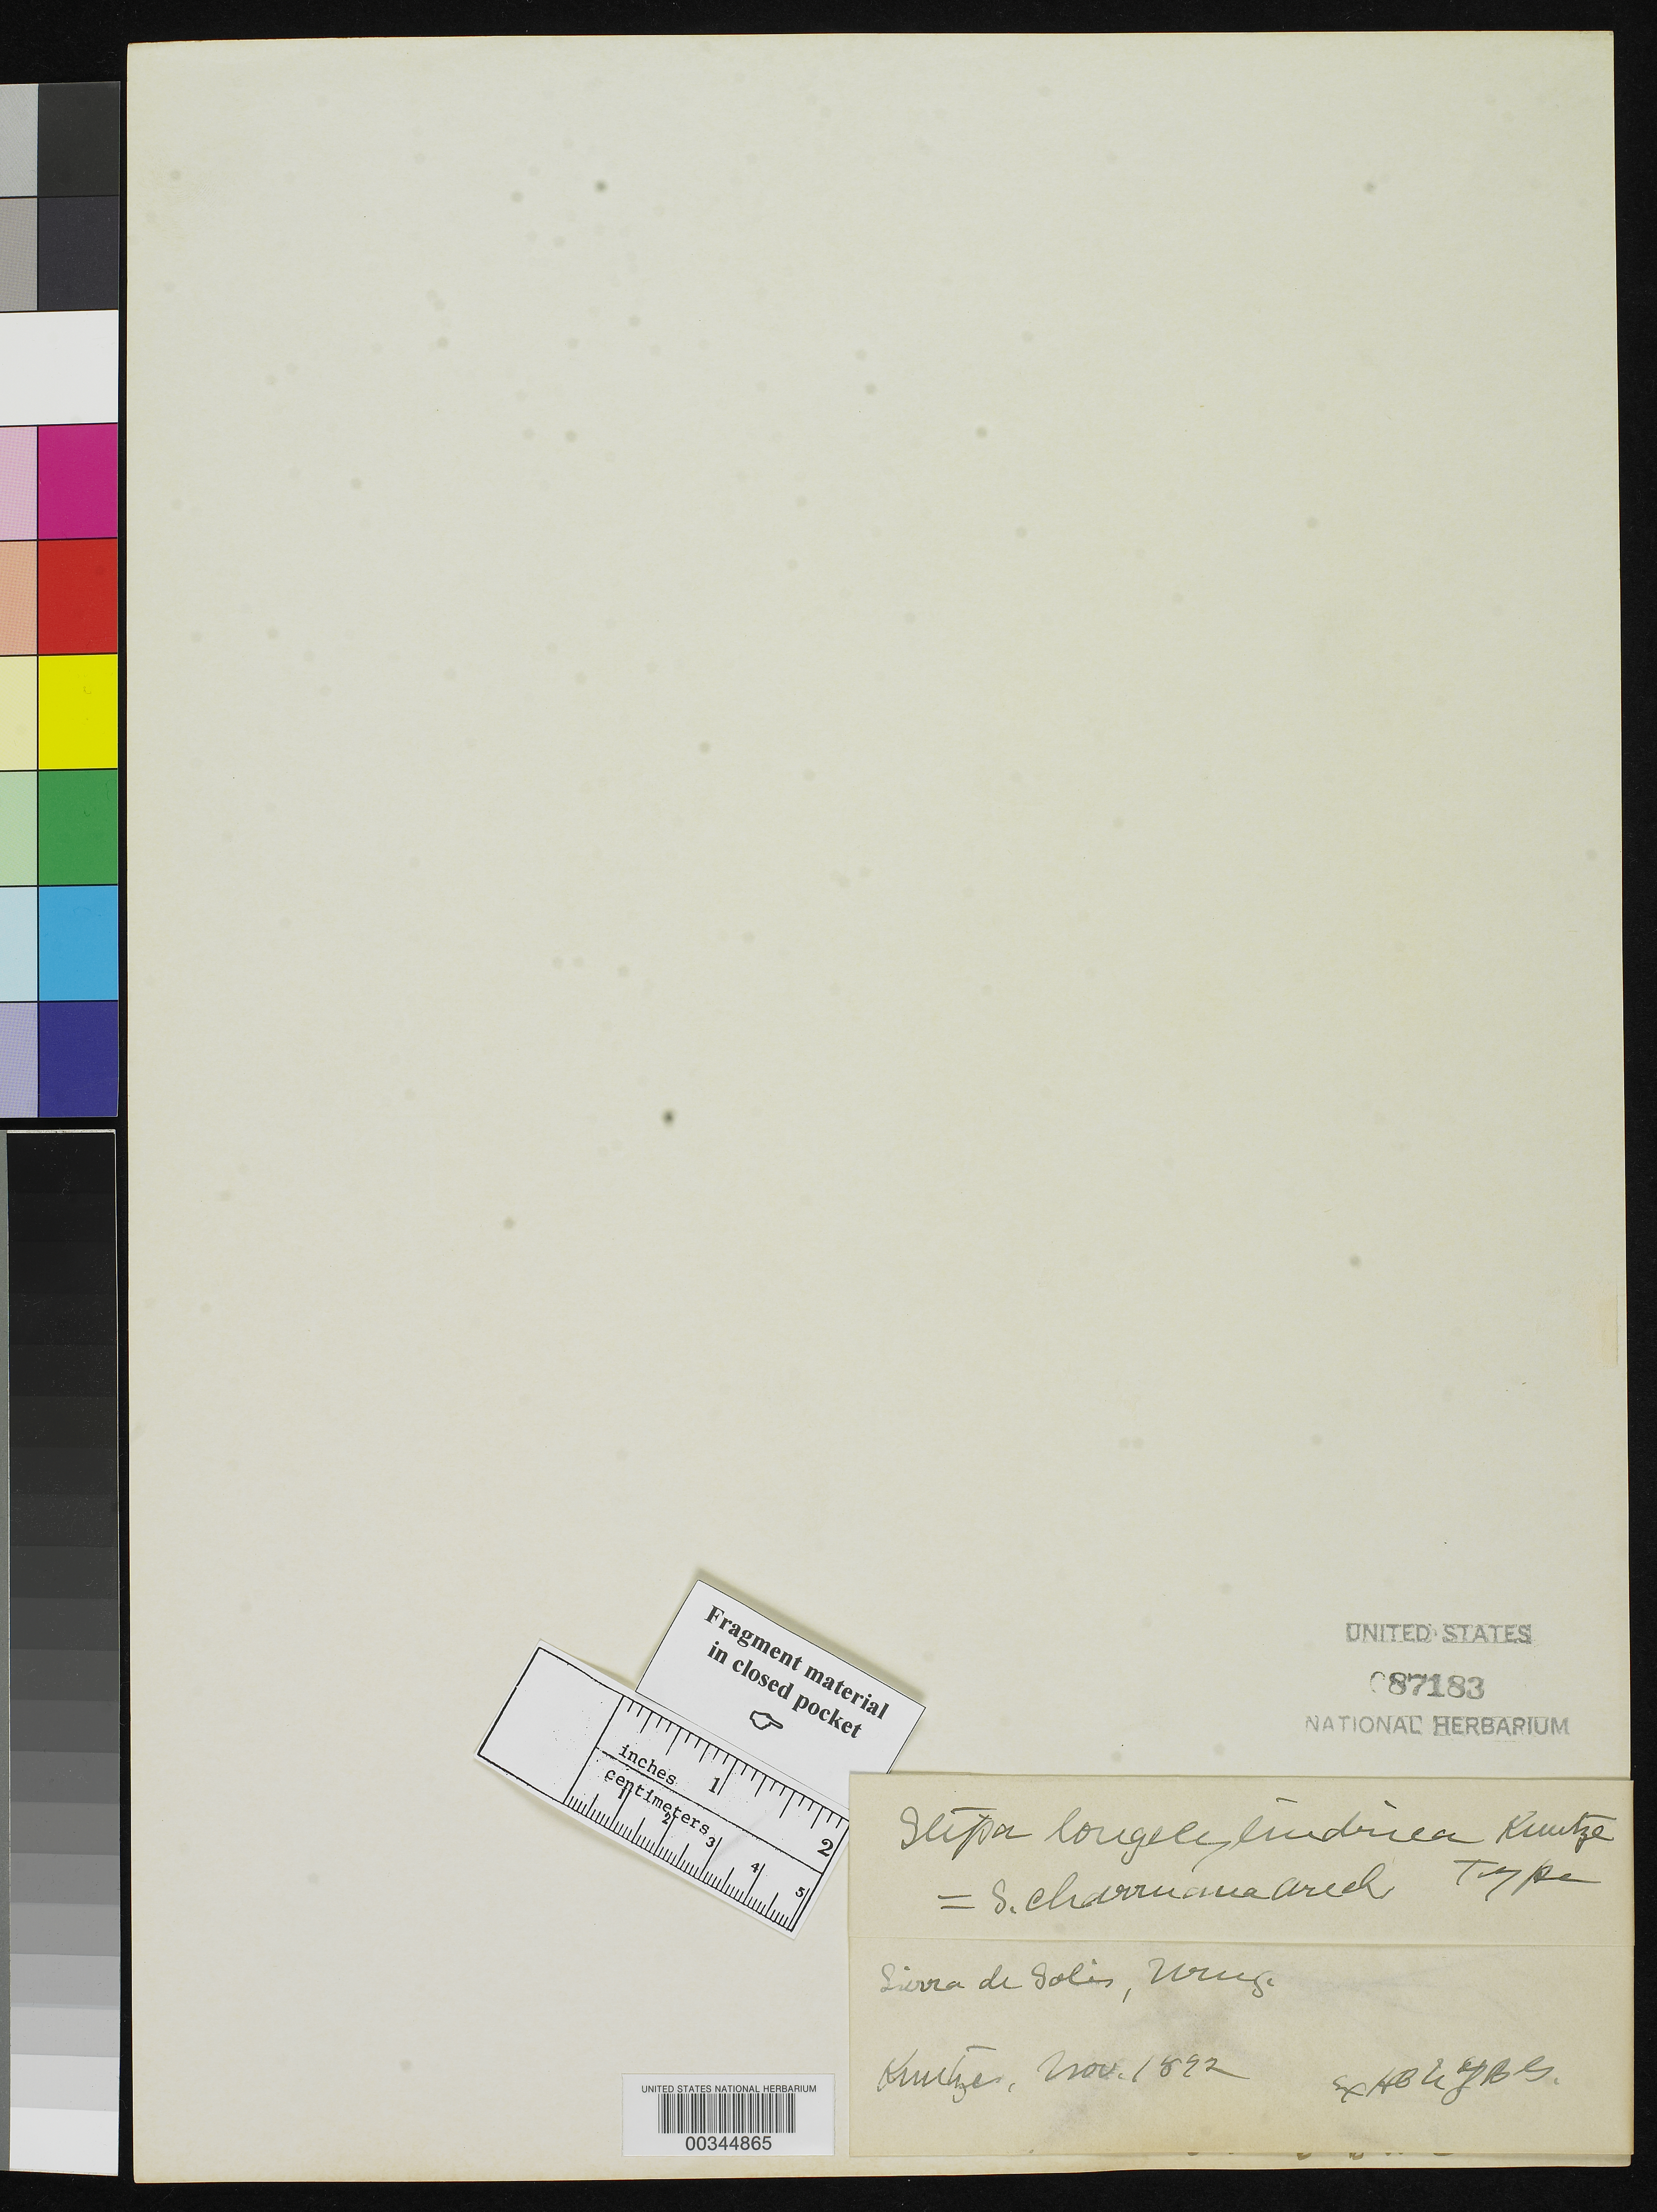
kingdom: Plantae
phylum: Tracheophyta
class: Liliopsida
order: Poales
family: Poaceae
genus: Stipa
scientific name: Stipa longicylindrica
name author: Kuntze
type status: Type Fragment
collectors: C.E.O. Kuntze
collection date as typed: Nov 1892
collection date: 1892-11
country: Uruguay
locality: Sierra de Solis.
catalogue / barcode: US 87183